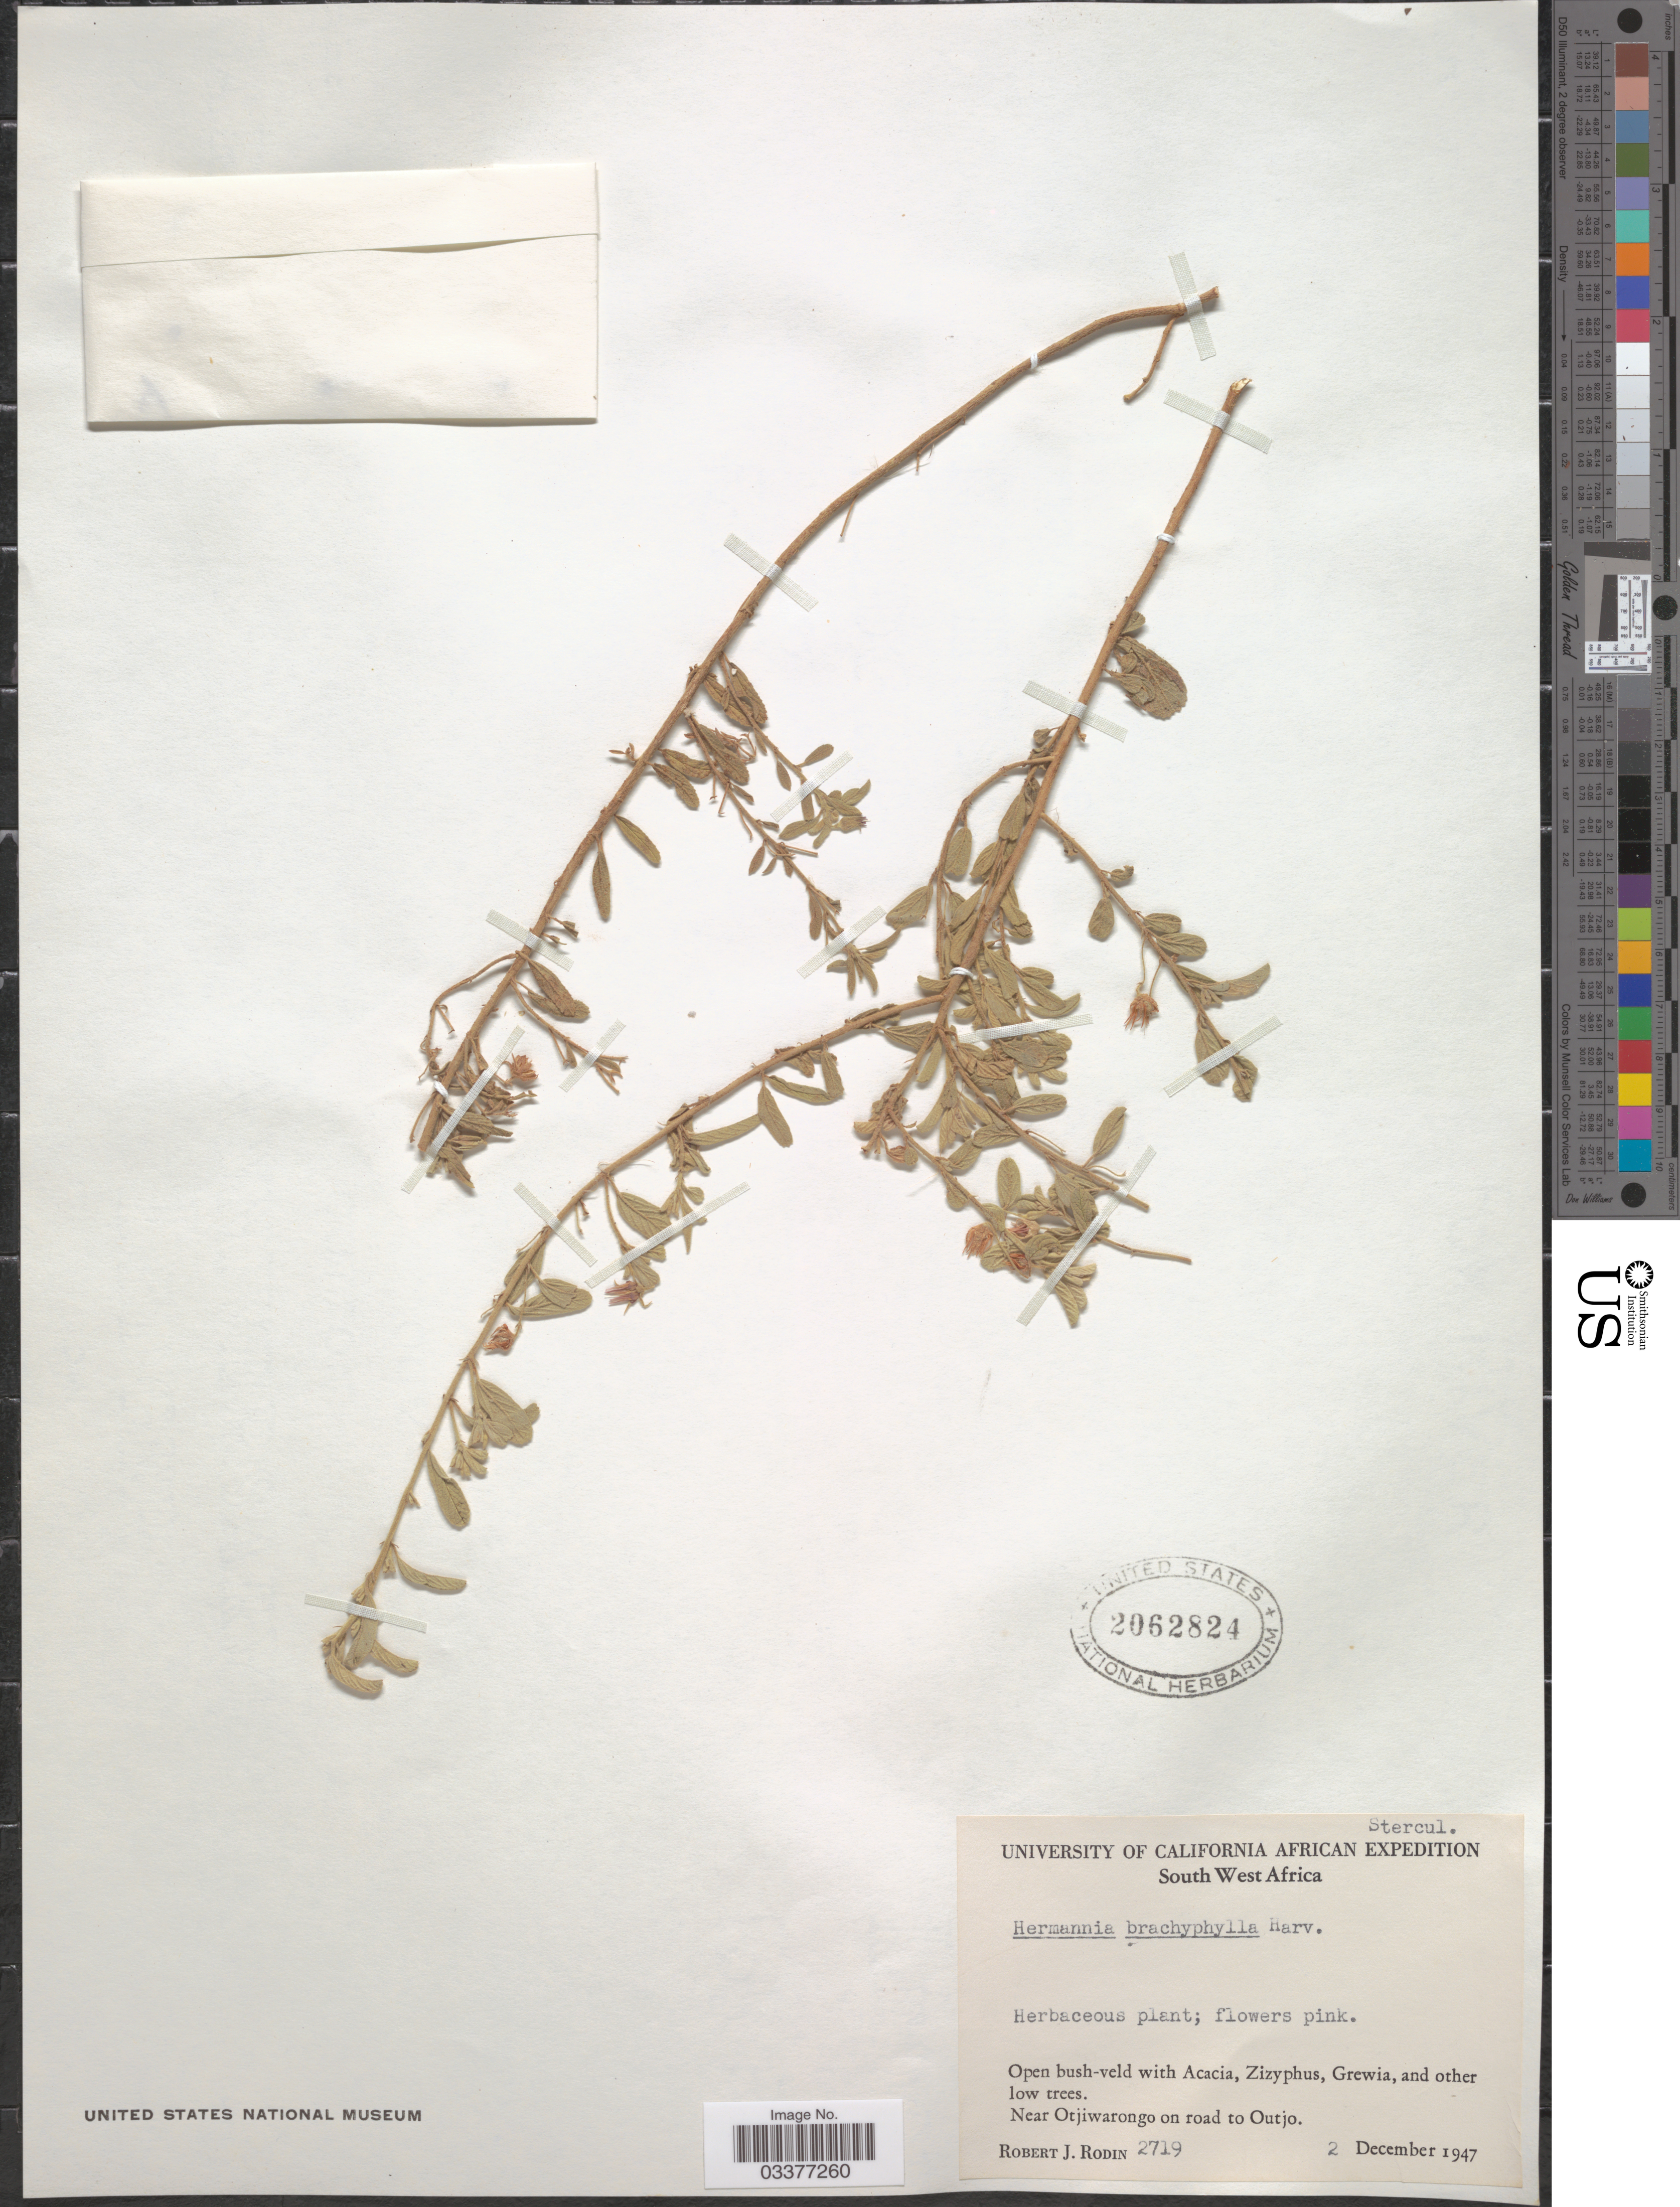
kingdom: Plantae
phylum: Tracheophyta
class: Magnoliopsida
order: Malvales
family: Malvaceae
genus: Hermannia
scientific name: Hermannia brachypetala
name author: Harv.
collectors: R. J. Rodin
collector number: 2719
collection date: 1947-12-02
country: Namibia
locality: South West Africa. Near Otjiwarongo on road to Outjo.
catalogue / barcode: US 2062824